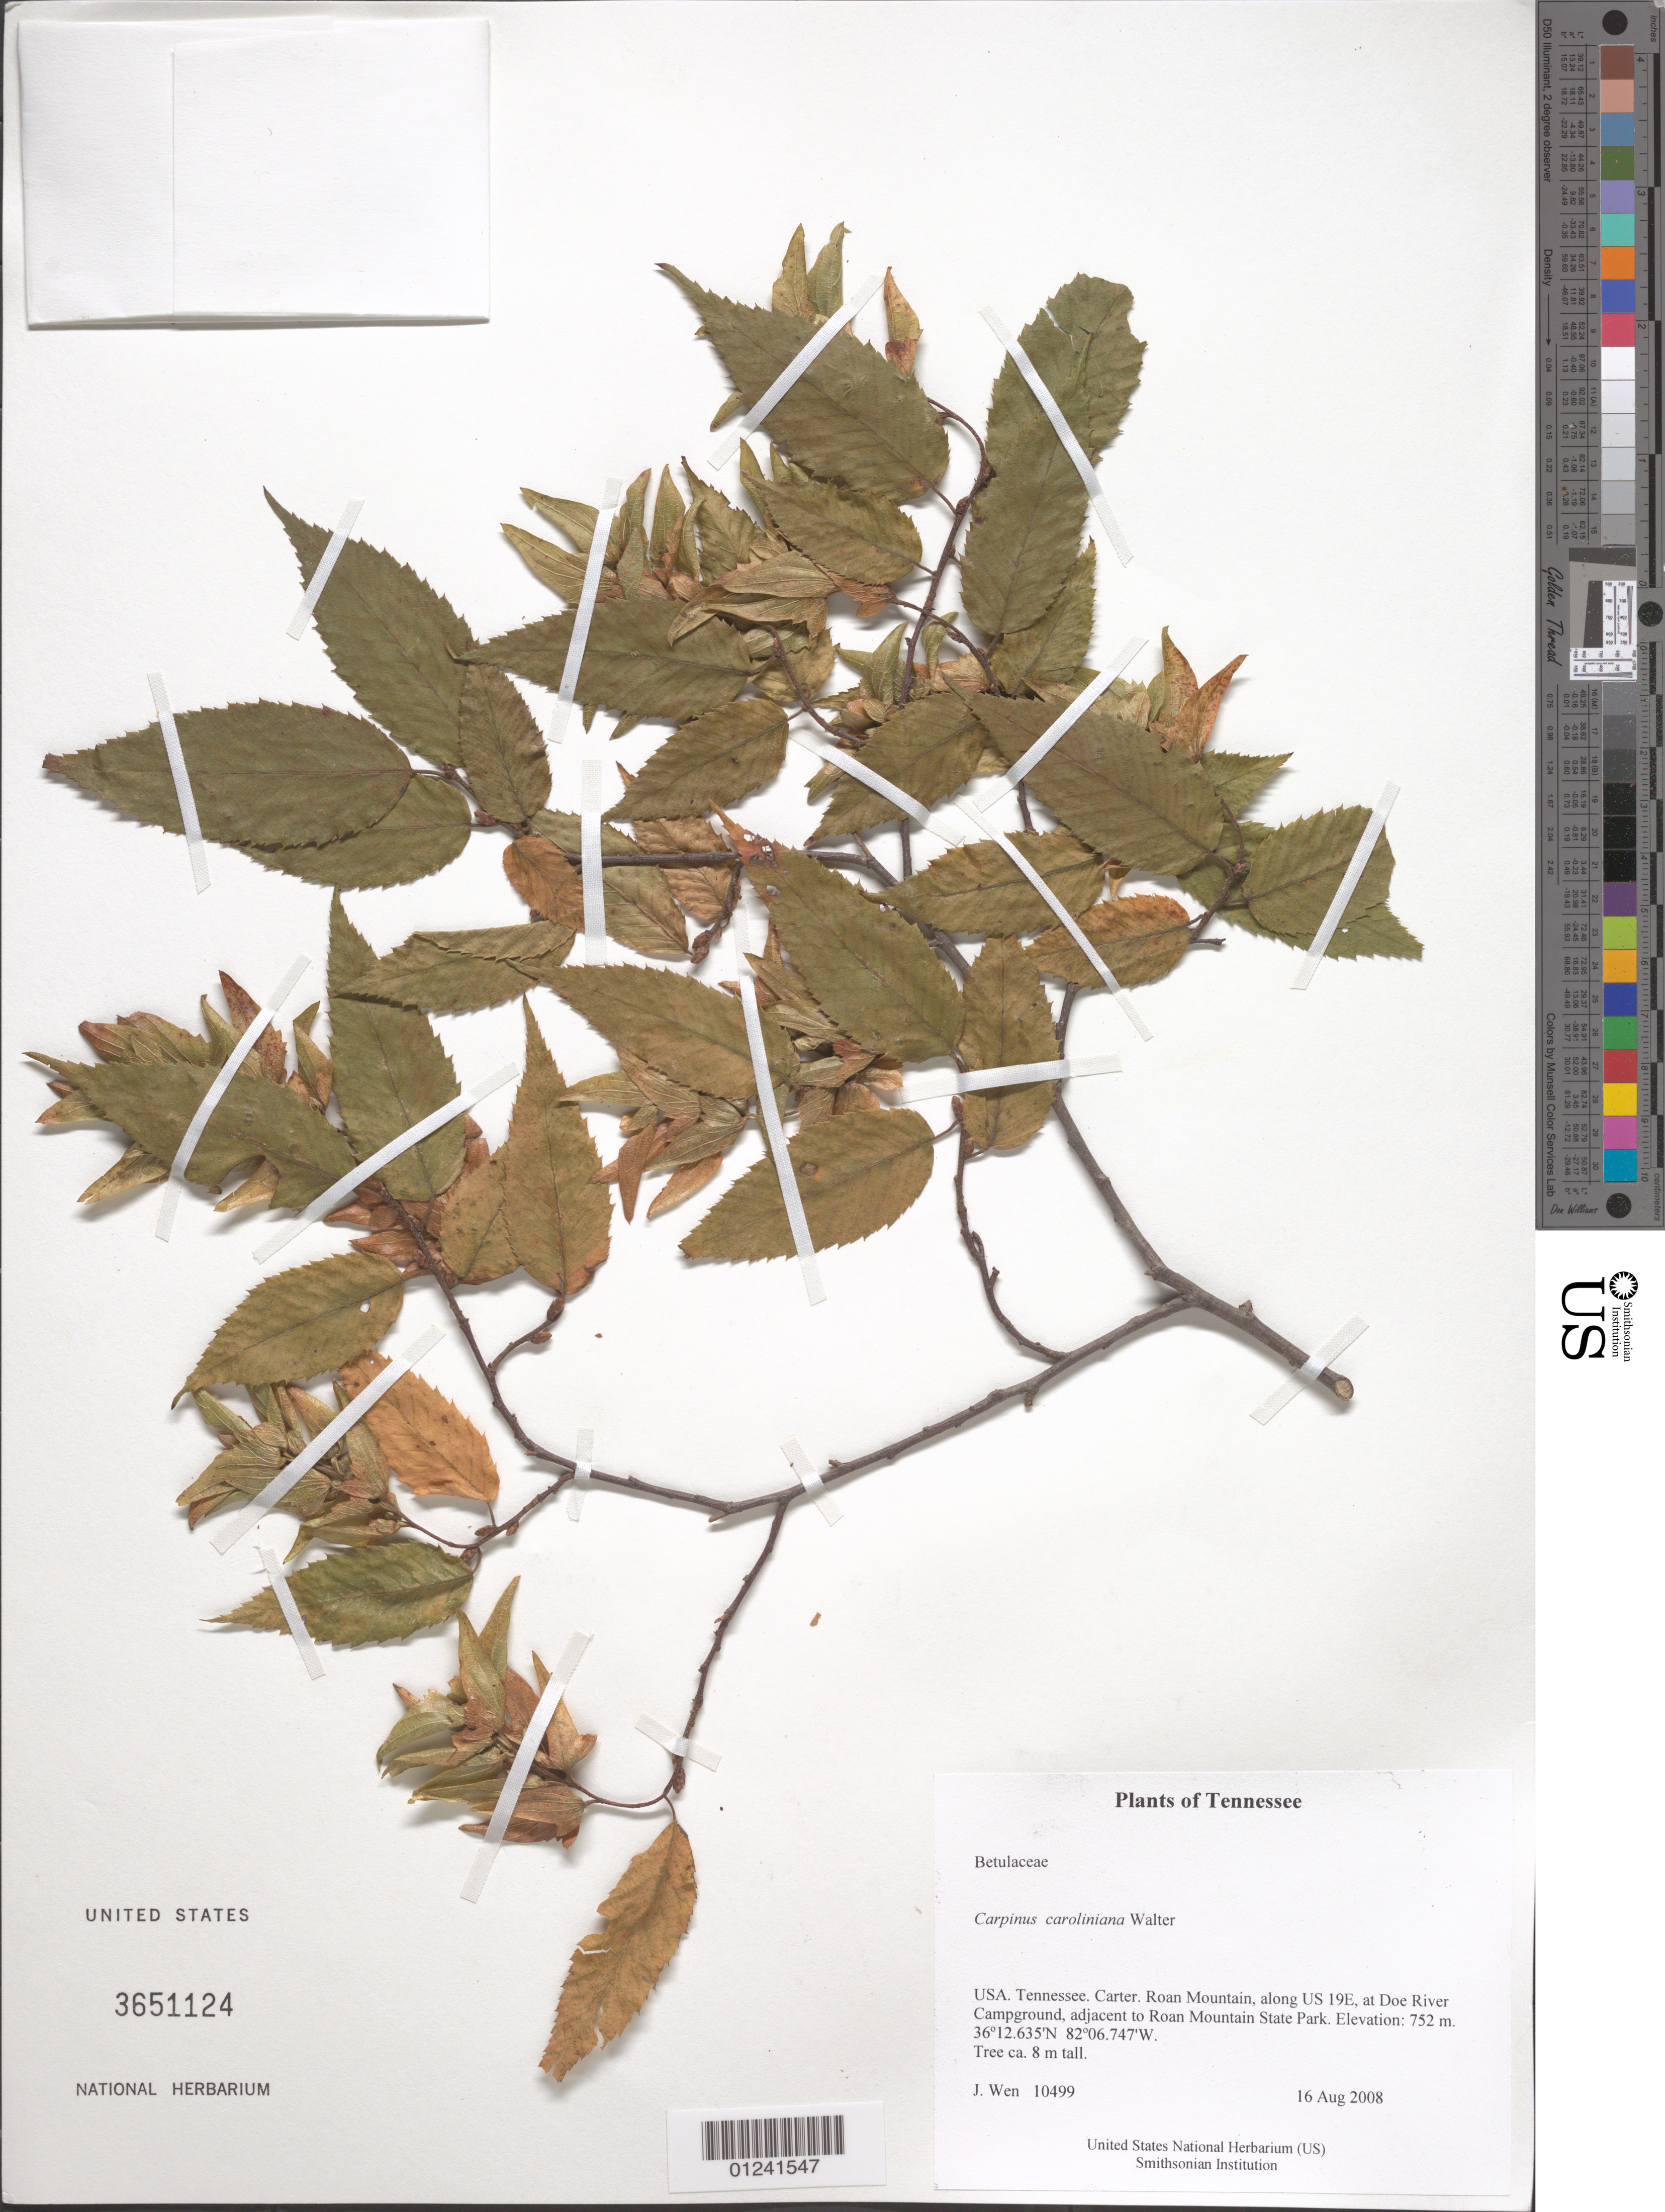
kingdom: Plantae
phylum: Tracheophyta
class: Magnoliopsida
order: Fagales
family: Betulaceae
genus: Carpinus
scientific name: Carpinus caroliniana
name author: Walter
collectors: J. Wen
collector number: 10499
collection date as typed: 16 Aug 2008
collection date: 2008-08-16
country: United States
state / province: Tennessee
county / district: Carter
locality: Roan Mountain, along US 19E, at Doe River Campground, adjacent to Roan Mountain State Park.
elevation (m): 752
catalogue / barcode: US 3651124